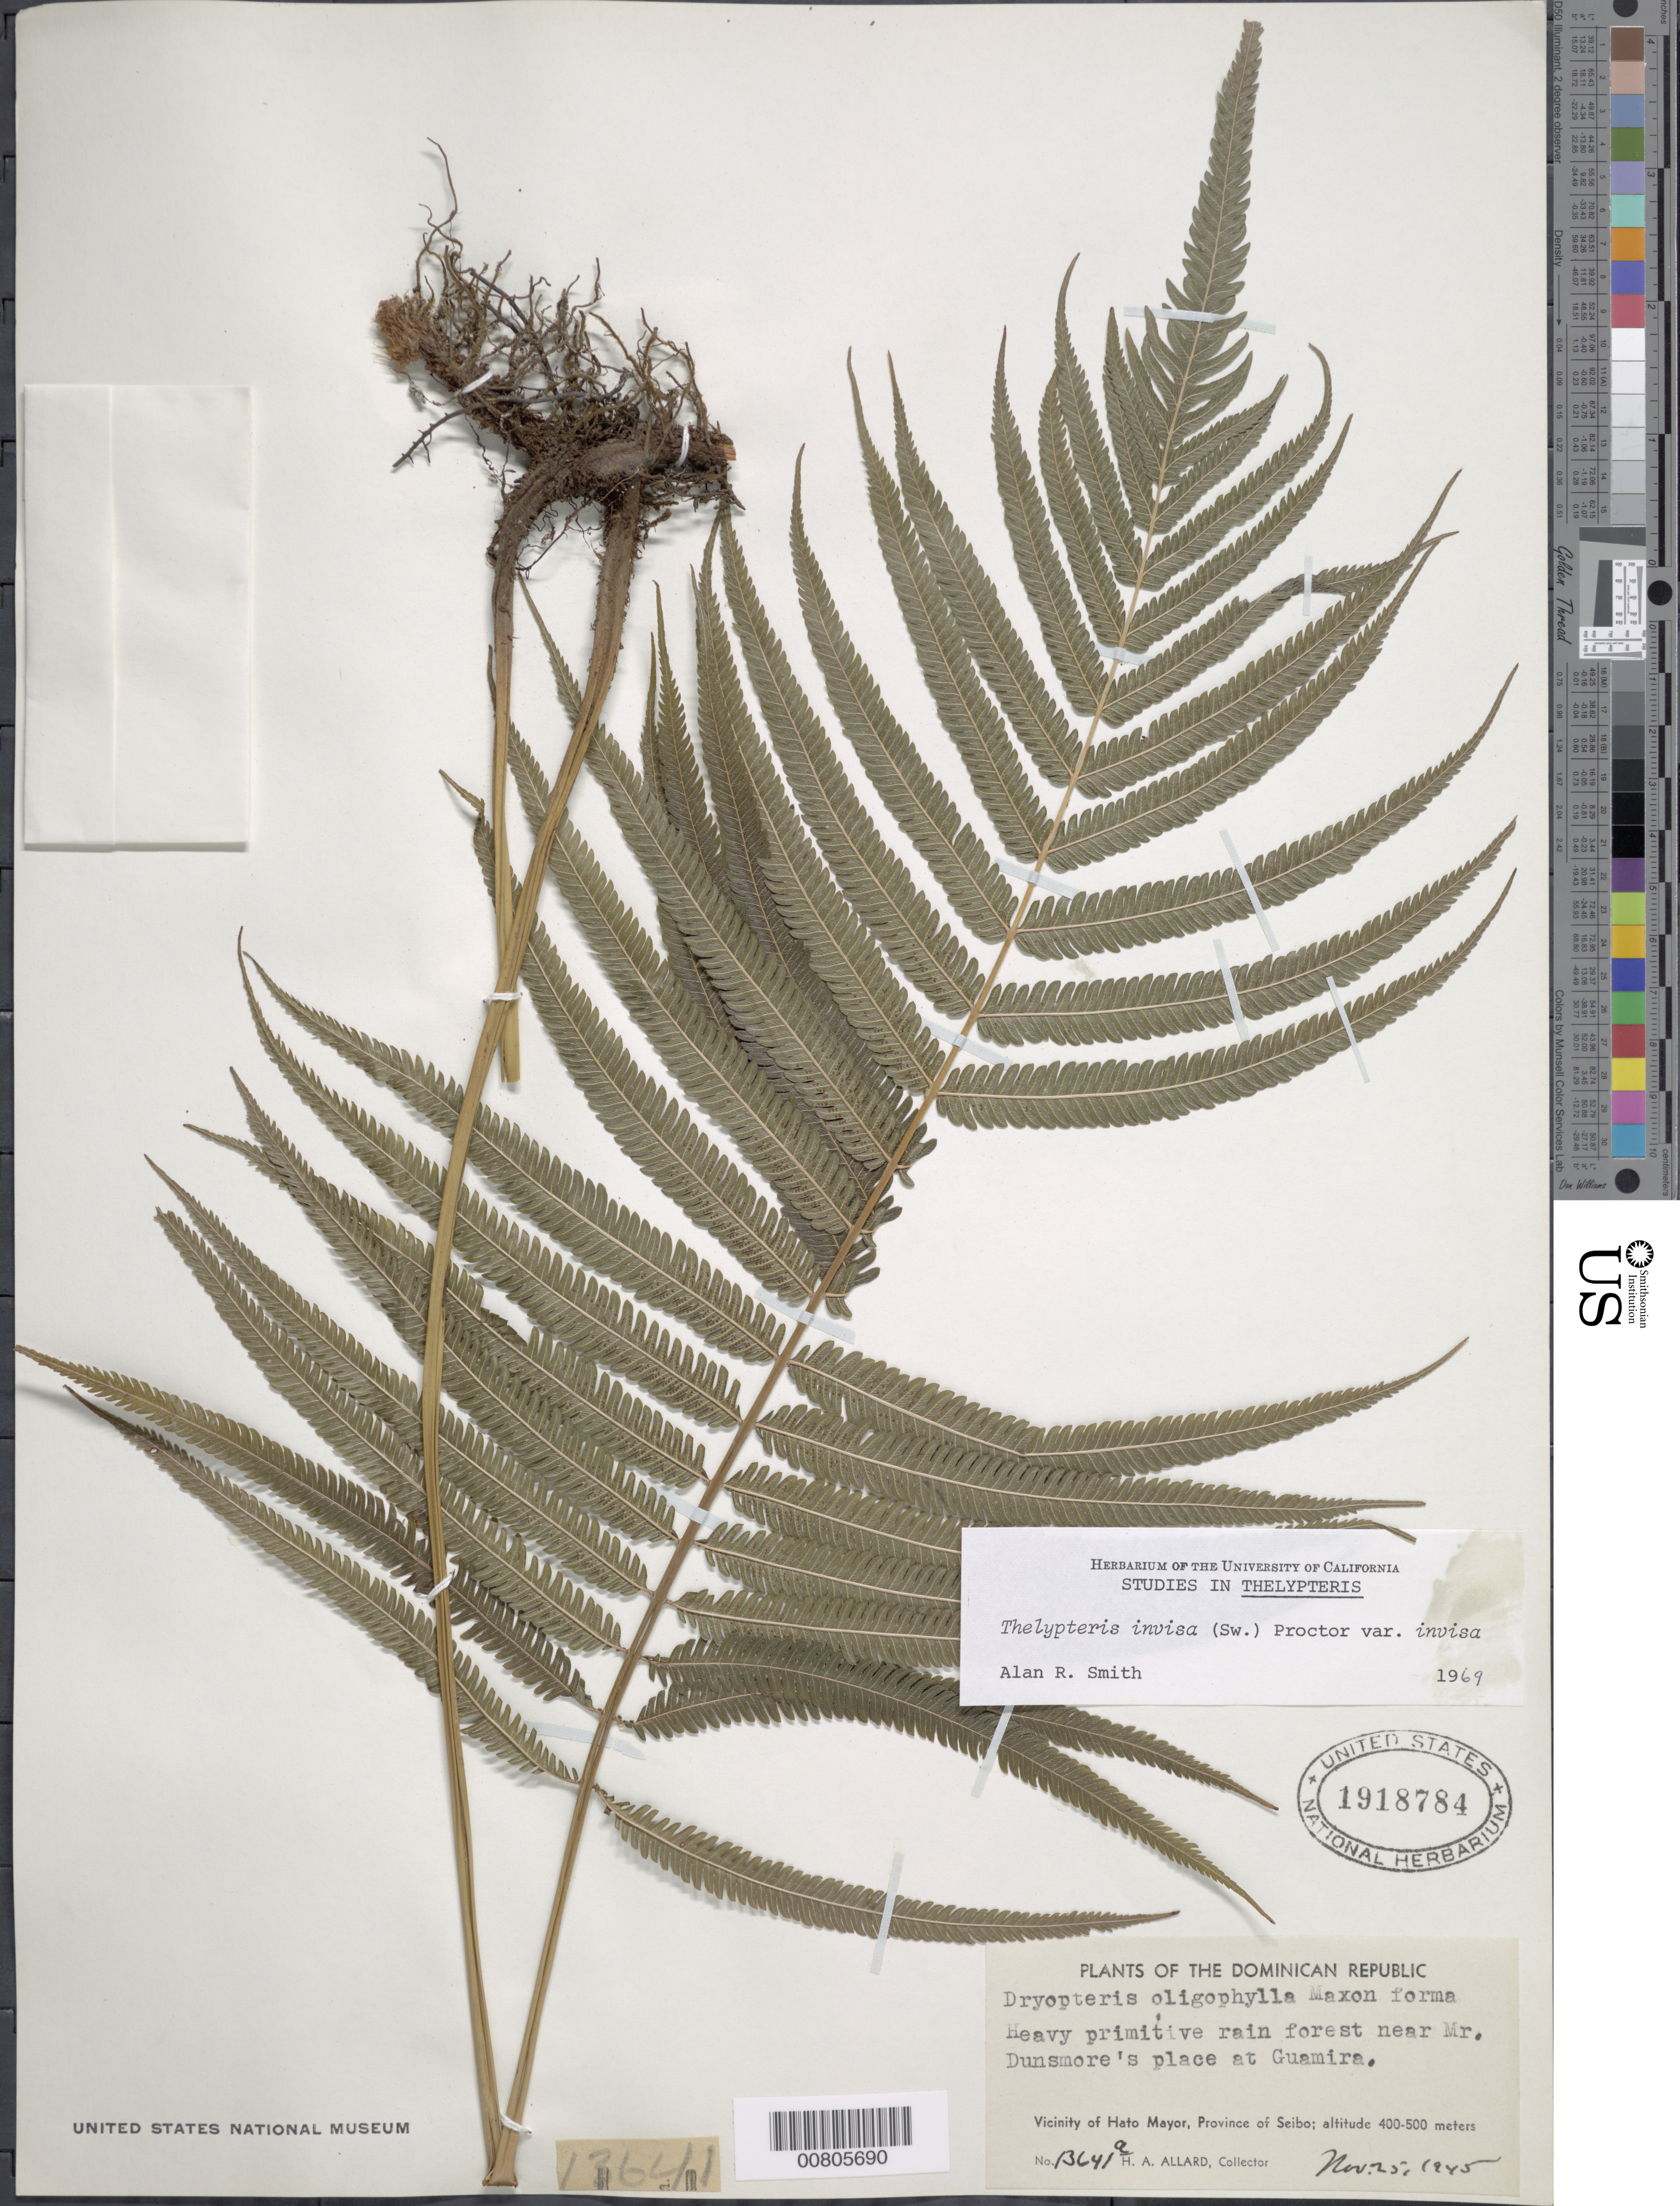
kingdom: Plantae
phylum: Tracheophyta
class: Polypodiopsida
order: Polypodiales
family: Thelypteridaceae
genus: Cyclosorus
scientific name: Cyclosorus grandis (A.R. Sm.) comb. nov., ined 2015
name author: (A.R. Sm.)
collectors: H. A. Allard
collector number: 13641a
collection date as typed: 25 Nov 1945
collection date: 1945-11-25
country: Dominican Republic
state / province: El Seibo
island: Hispaniola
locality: Hato Mayor vicinity, near Mr. Dunsmore's place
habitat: Heavy primitive rainforest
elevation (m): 400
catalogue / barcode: US 1918784